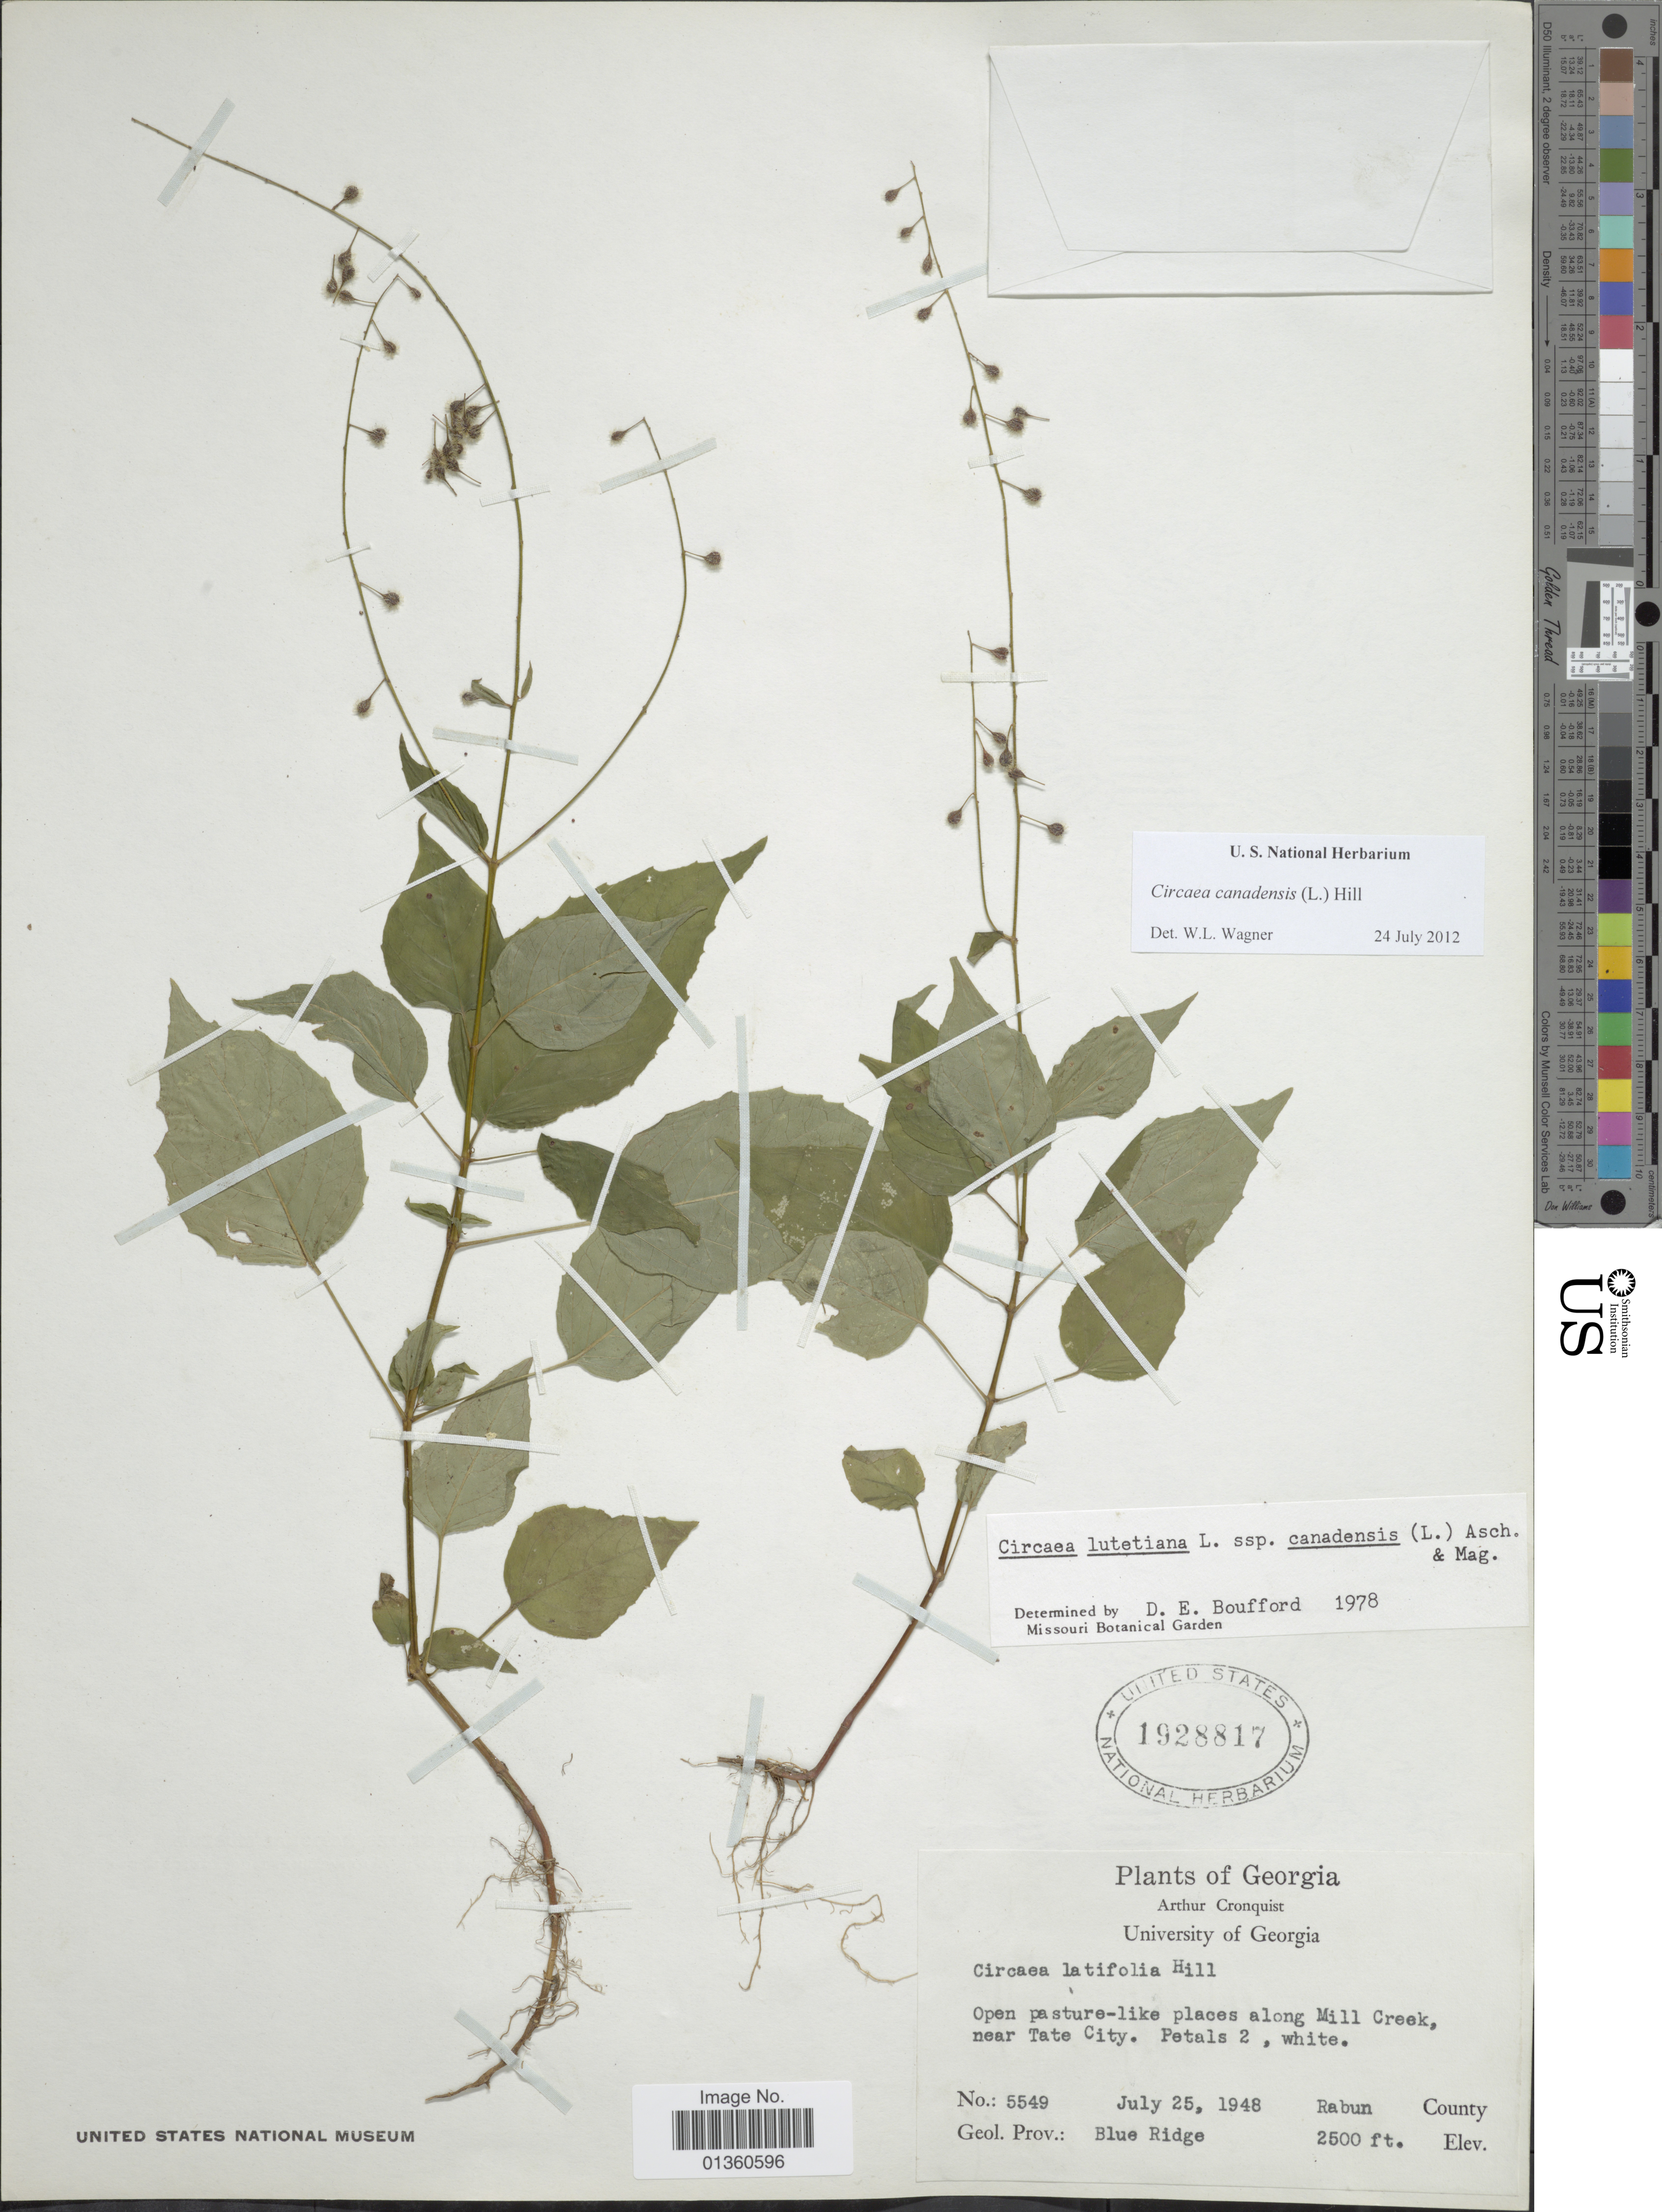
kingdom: Plantae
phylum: Tracheophyta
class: Magnoliopsida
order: Myrtales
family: Onagraceae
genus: Circaea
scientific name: Circaea canadensis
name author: (L.) Hill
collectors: A. J. Cronquist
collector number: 5549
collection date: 1948-07-25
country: United States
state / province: Georgia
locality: Open pasture-like places along Mill Creek, near Tate City, Rabun County, Blue Ridge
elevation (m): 762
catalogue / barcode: US 1928817